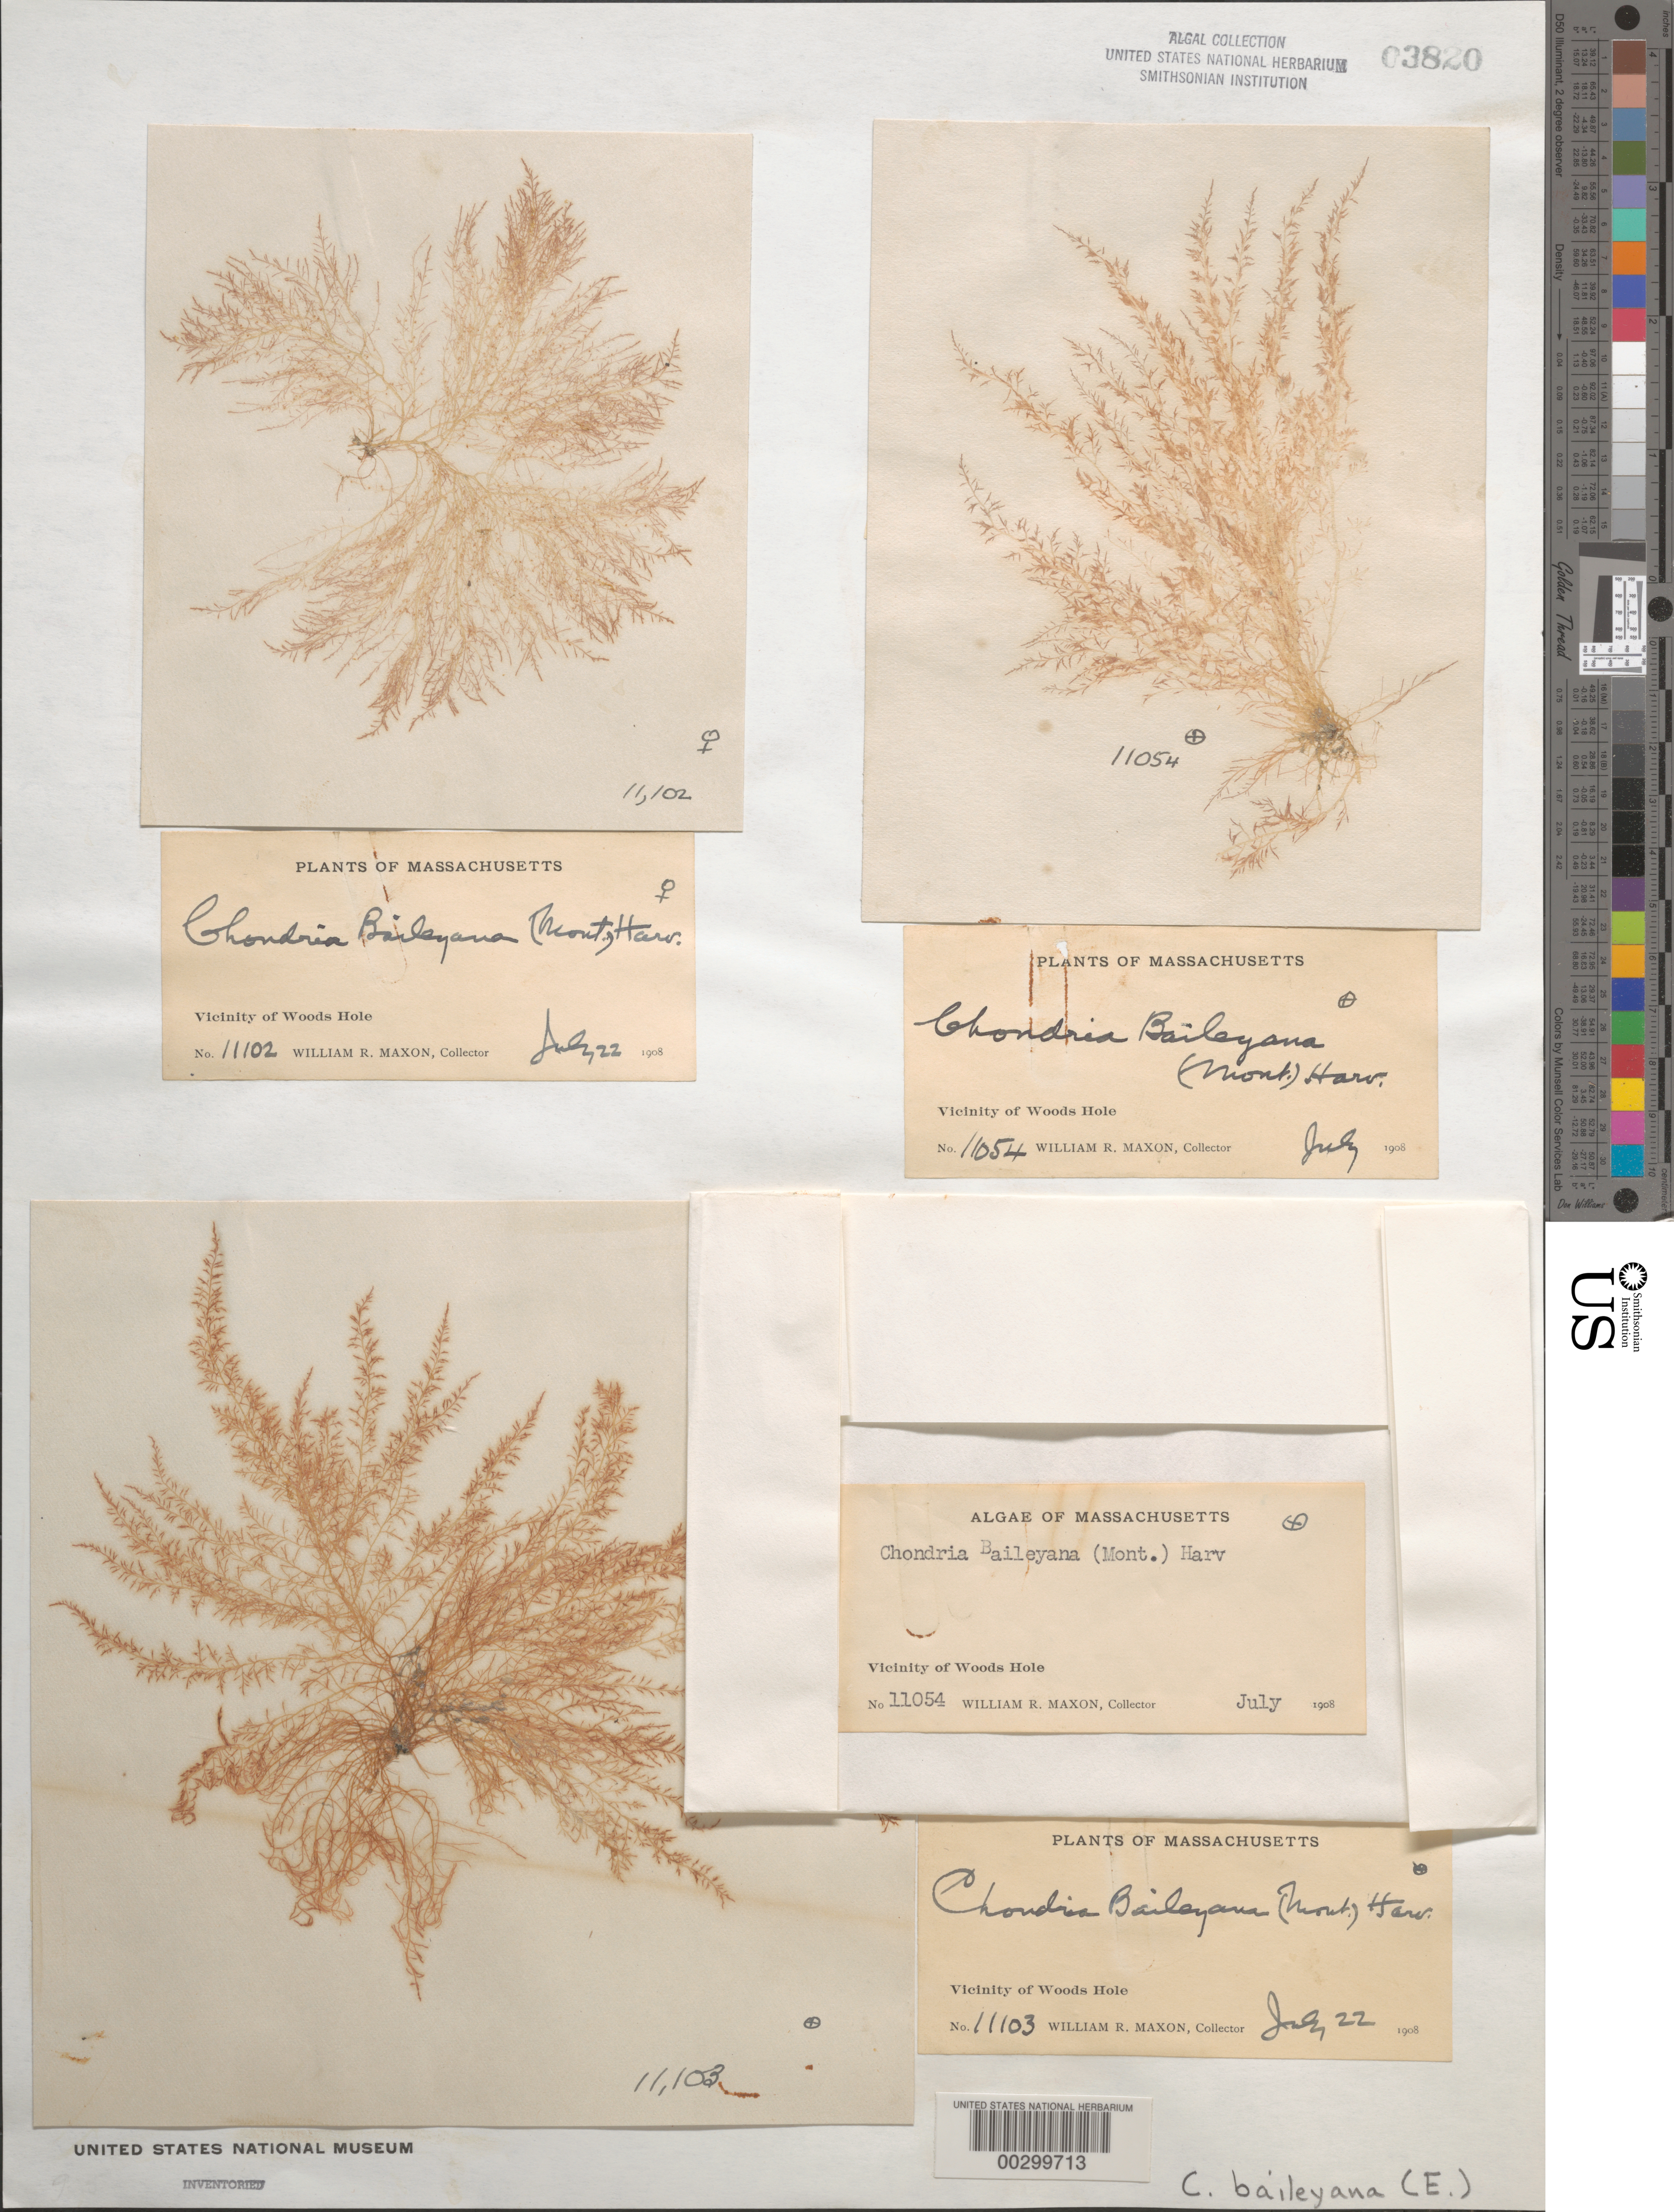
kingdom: Plantae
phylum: Rhodophyta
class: Florideophyceae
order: Ceramiales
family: Rhodomelaceae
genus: Chondria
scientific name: Chondria baileyana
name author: (Mont.) Harv.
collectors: W. R. Maxon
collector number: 11054 & 11102 & 11103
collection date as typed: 22 Jul 1908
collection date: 1908-07-22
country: United States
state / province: Massachusetts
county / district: Barnstable County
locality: Woods Hole area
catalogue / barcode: US 3820